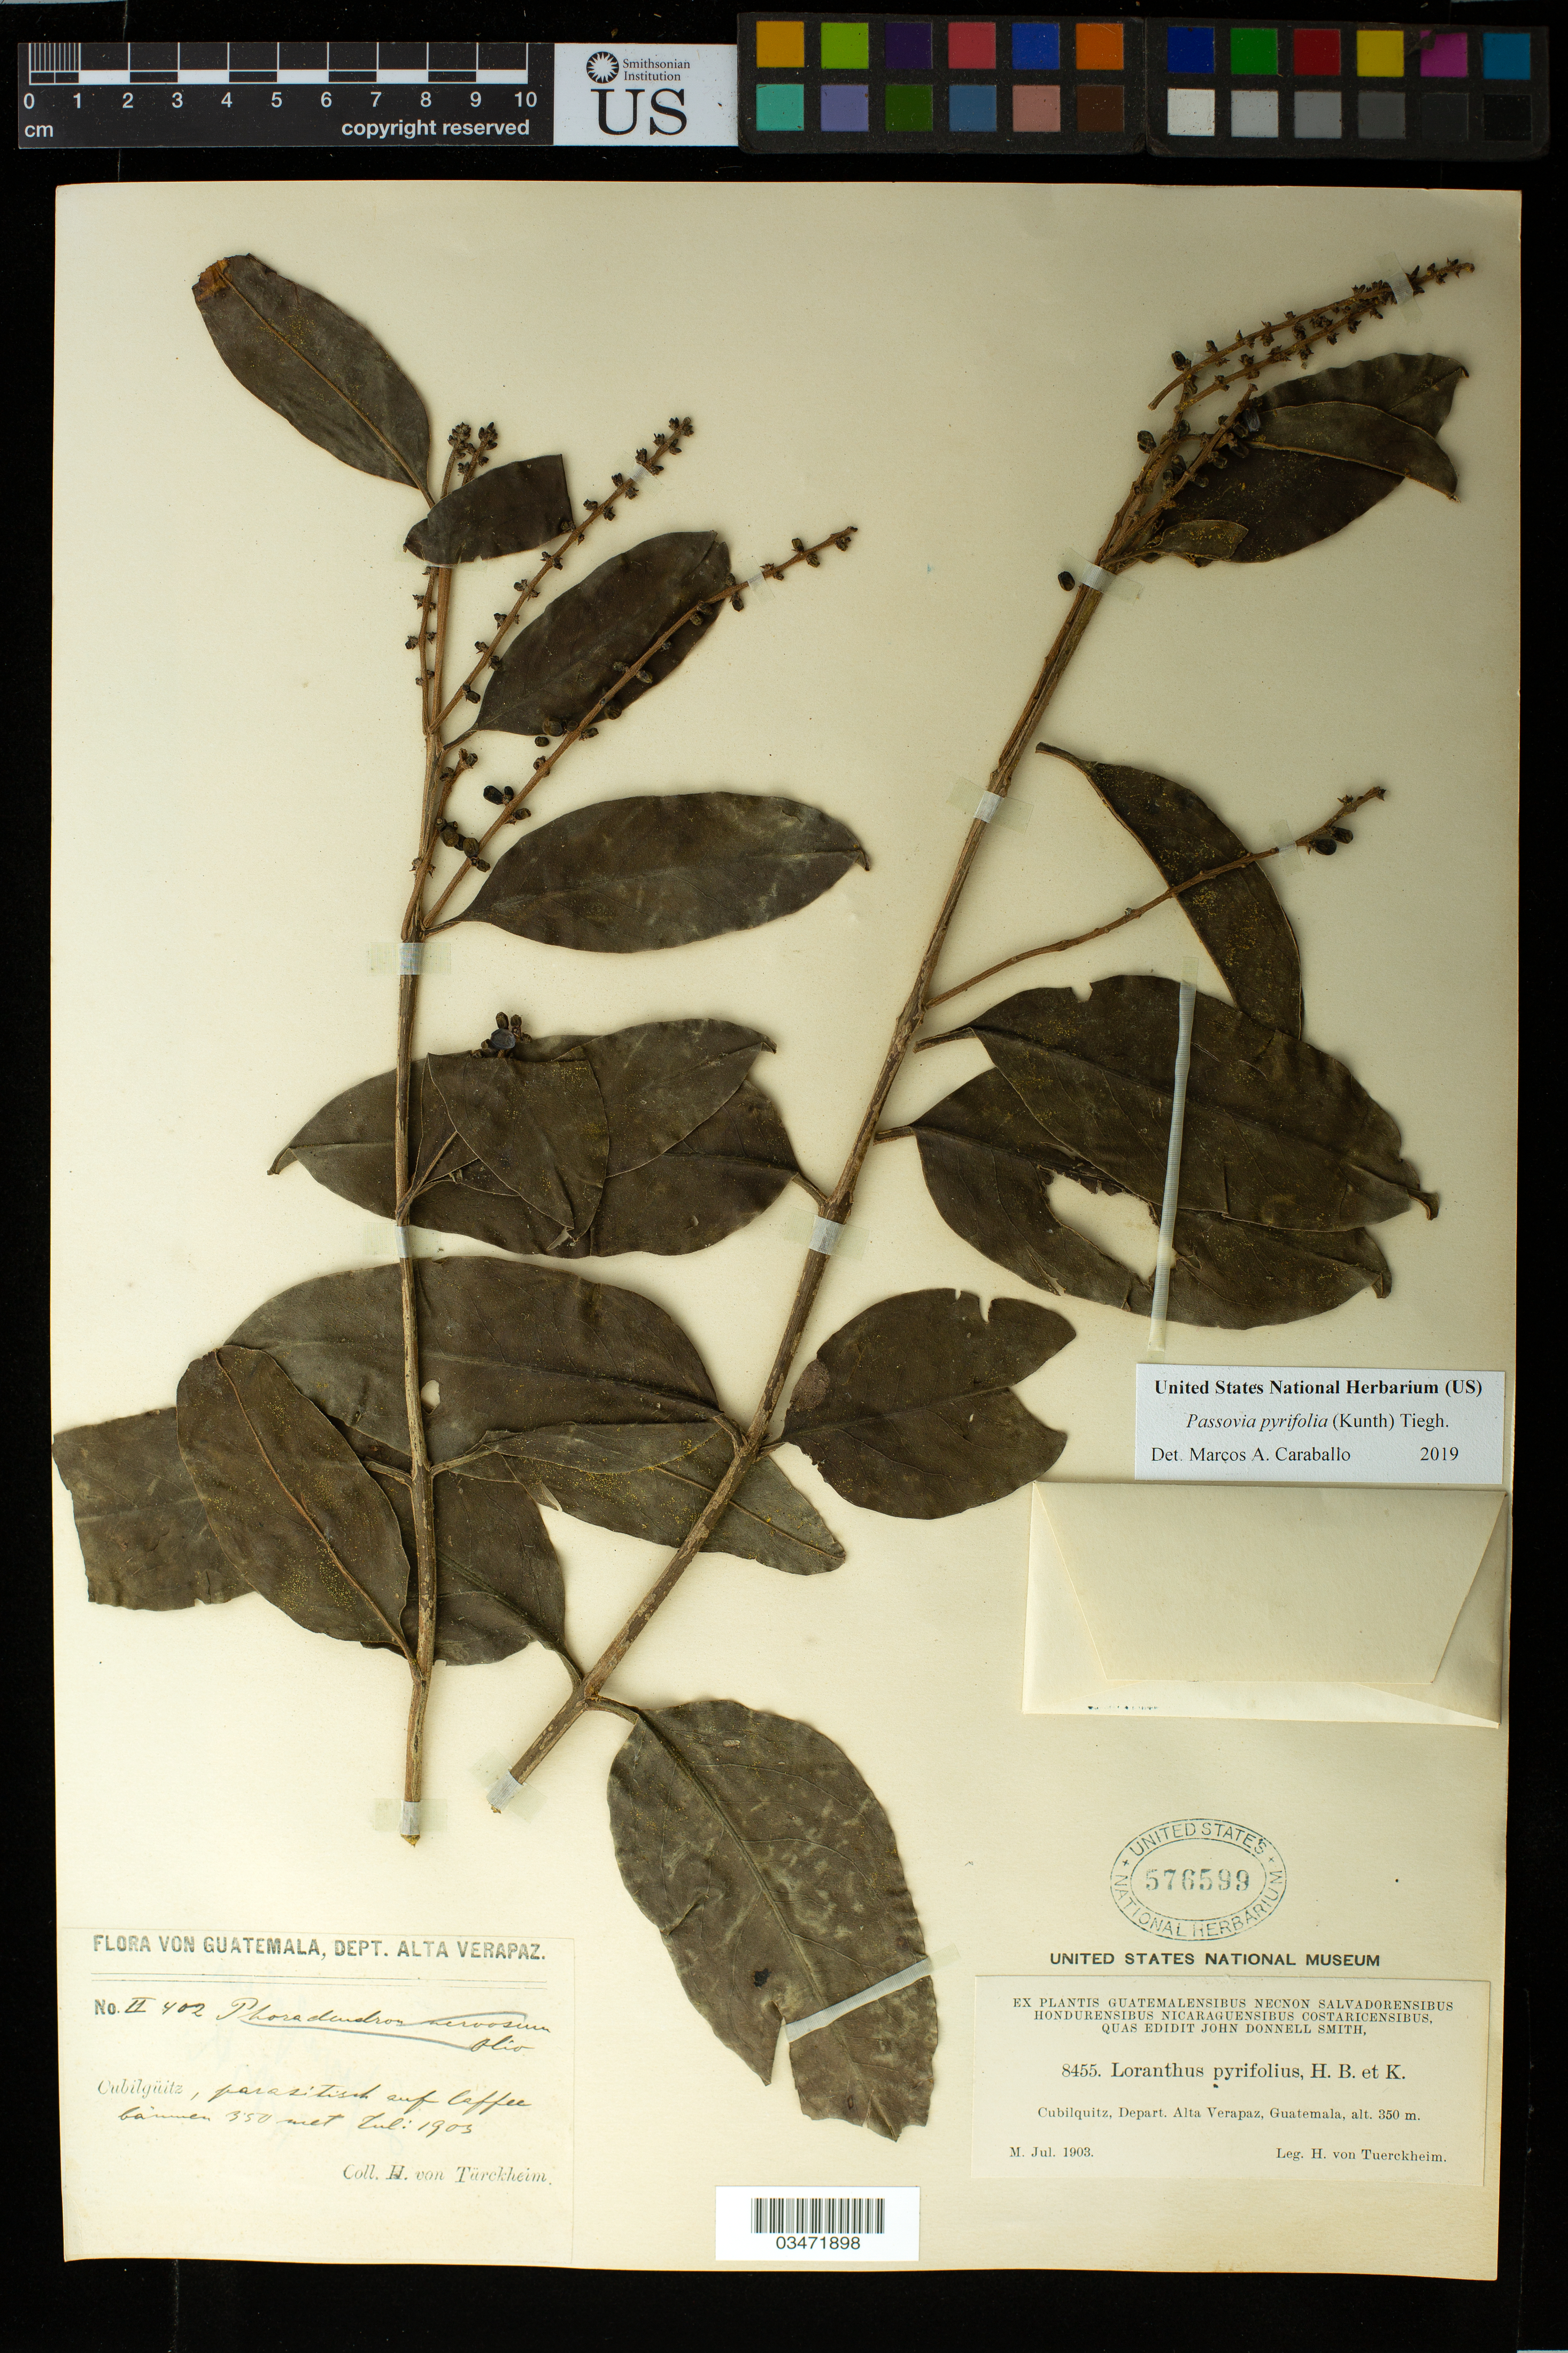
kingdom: Plantae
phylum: Tracheophyta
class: Magnoliopsida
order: Santalales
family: Loranthaceae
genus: Passovia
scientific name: Passovia pyrifolia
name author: (Kunth) Tiegh.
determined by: Caraballo-Ortiz, Marcos A., (MISS), University of Mississippi (UNITED STATES)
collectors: H. von Türckheim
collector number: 8455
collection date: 1903-07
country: Guatemala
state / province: Alta Verapaz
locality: Cubilquitz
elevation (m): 350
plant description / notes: Also numbered: No. II 402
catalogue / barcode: US 576599